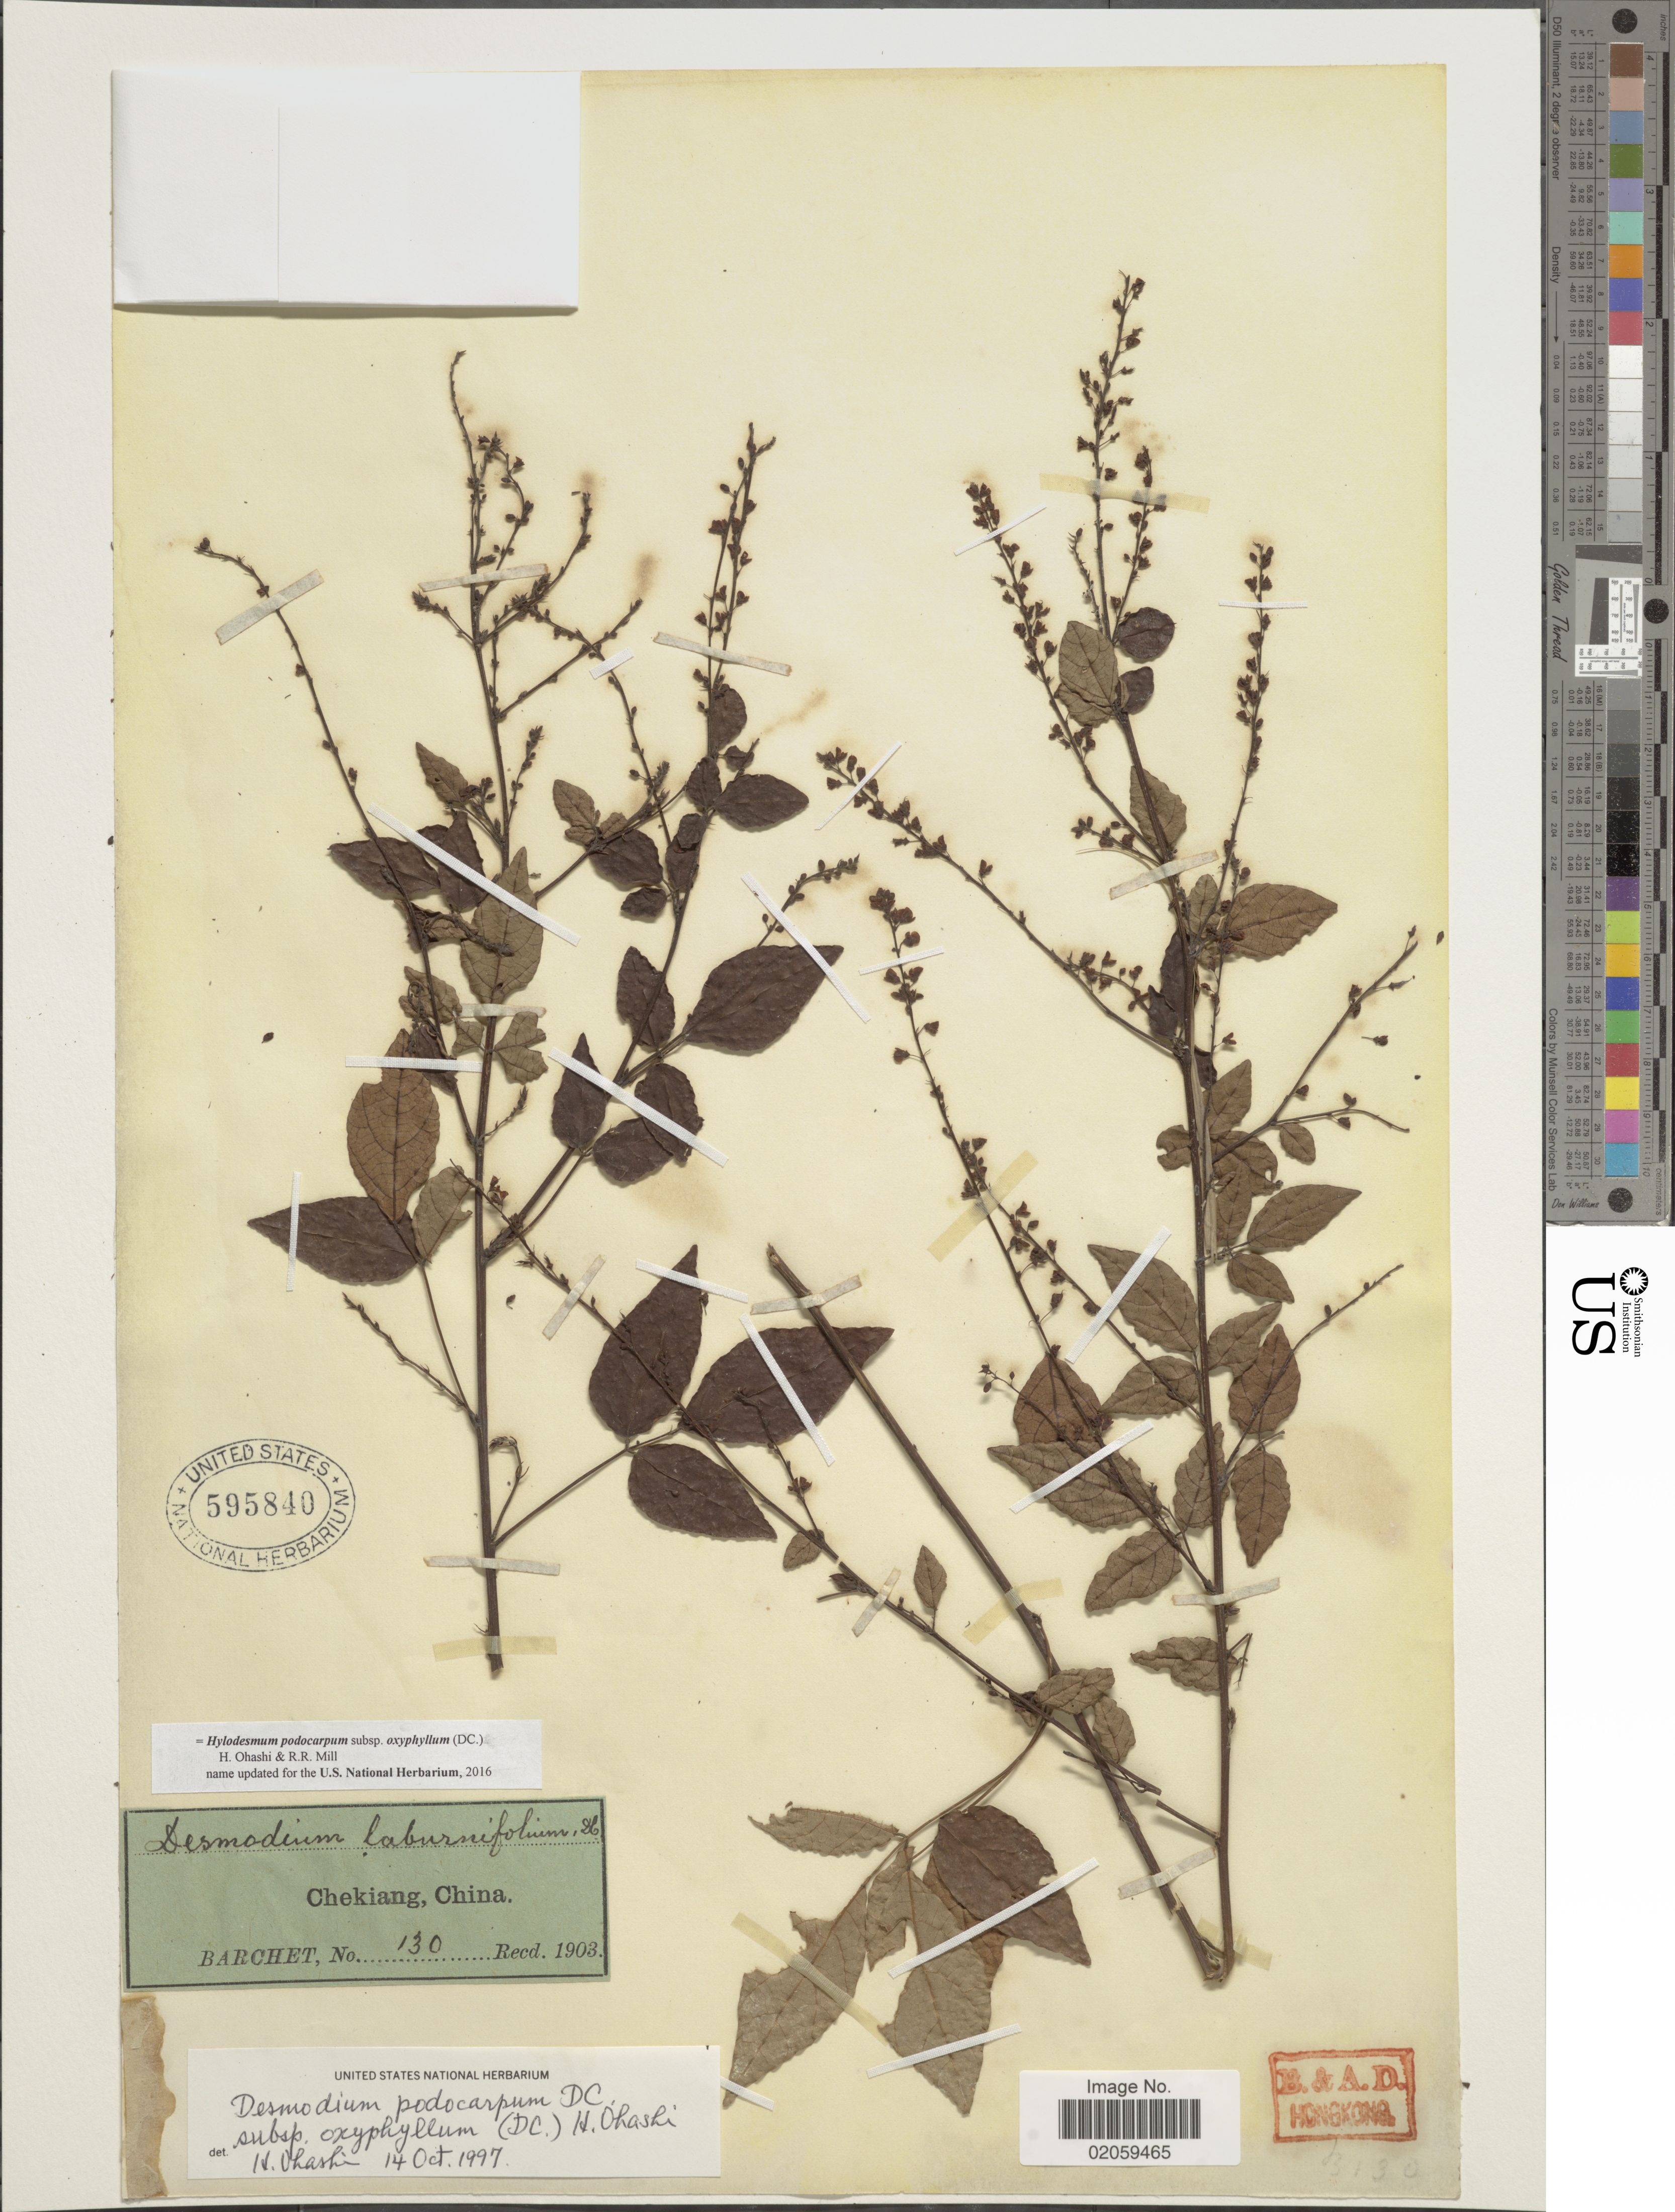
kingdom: Plantae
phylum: Tracheophyta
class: Magnoliopsida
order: Fabales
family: Fabaceae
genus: Hylodesmum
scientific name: Hylodesmum podocarpum subsp. oxyphyllum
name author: (DC.) H. Ohashi & R.R. Mill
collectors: Barchet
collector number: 130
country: China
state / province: Zhejiang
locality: Chekiang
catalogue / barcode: US 595840